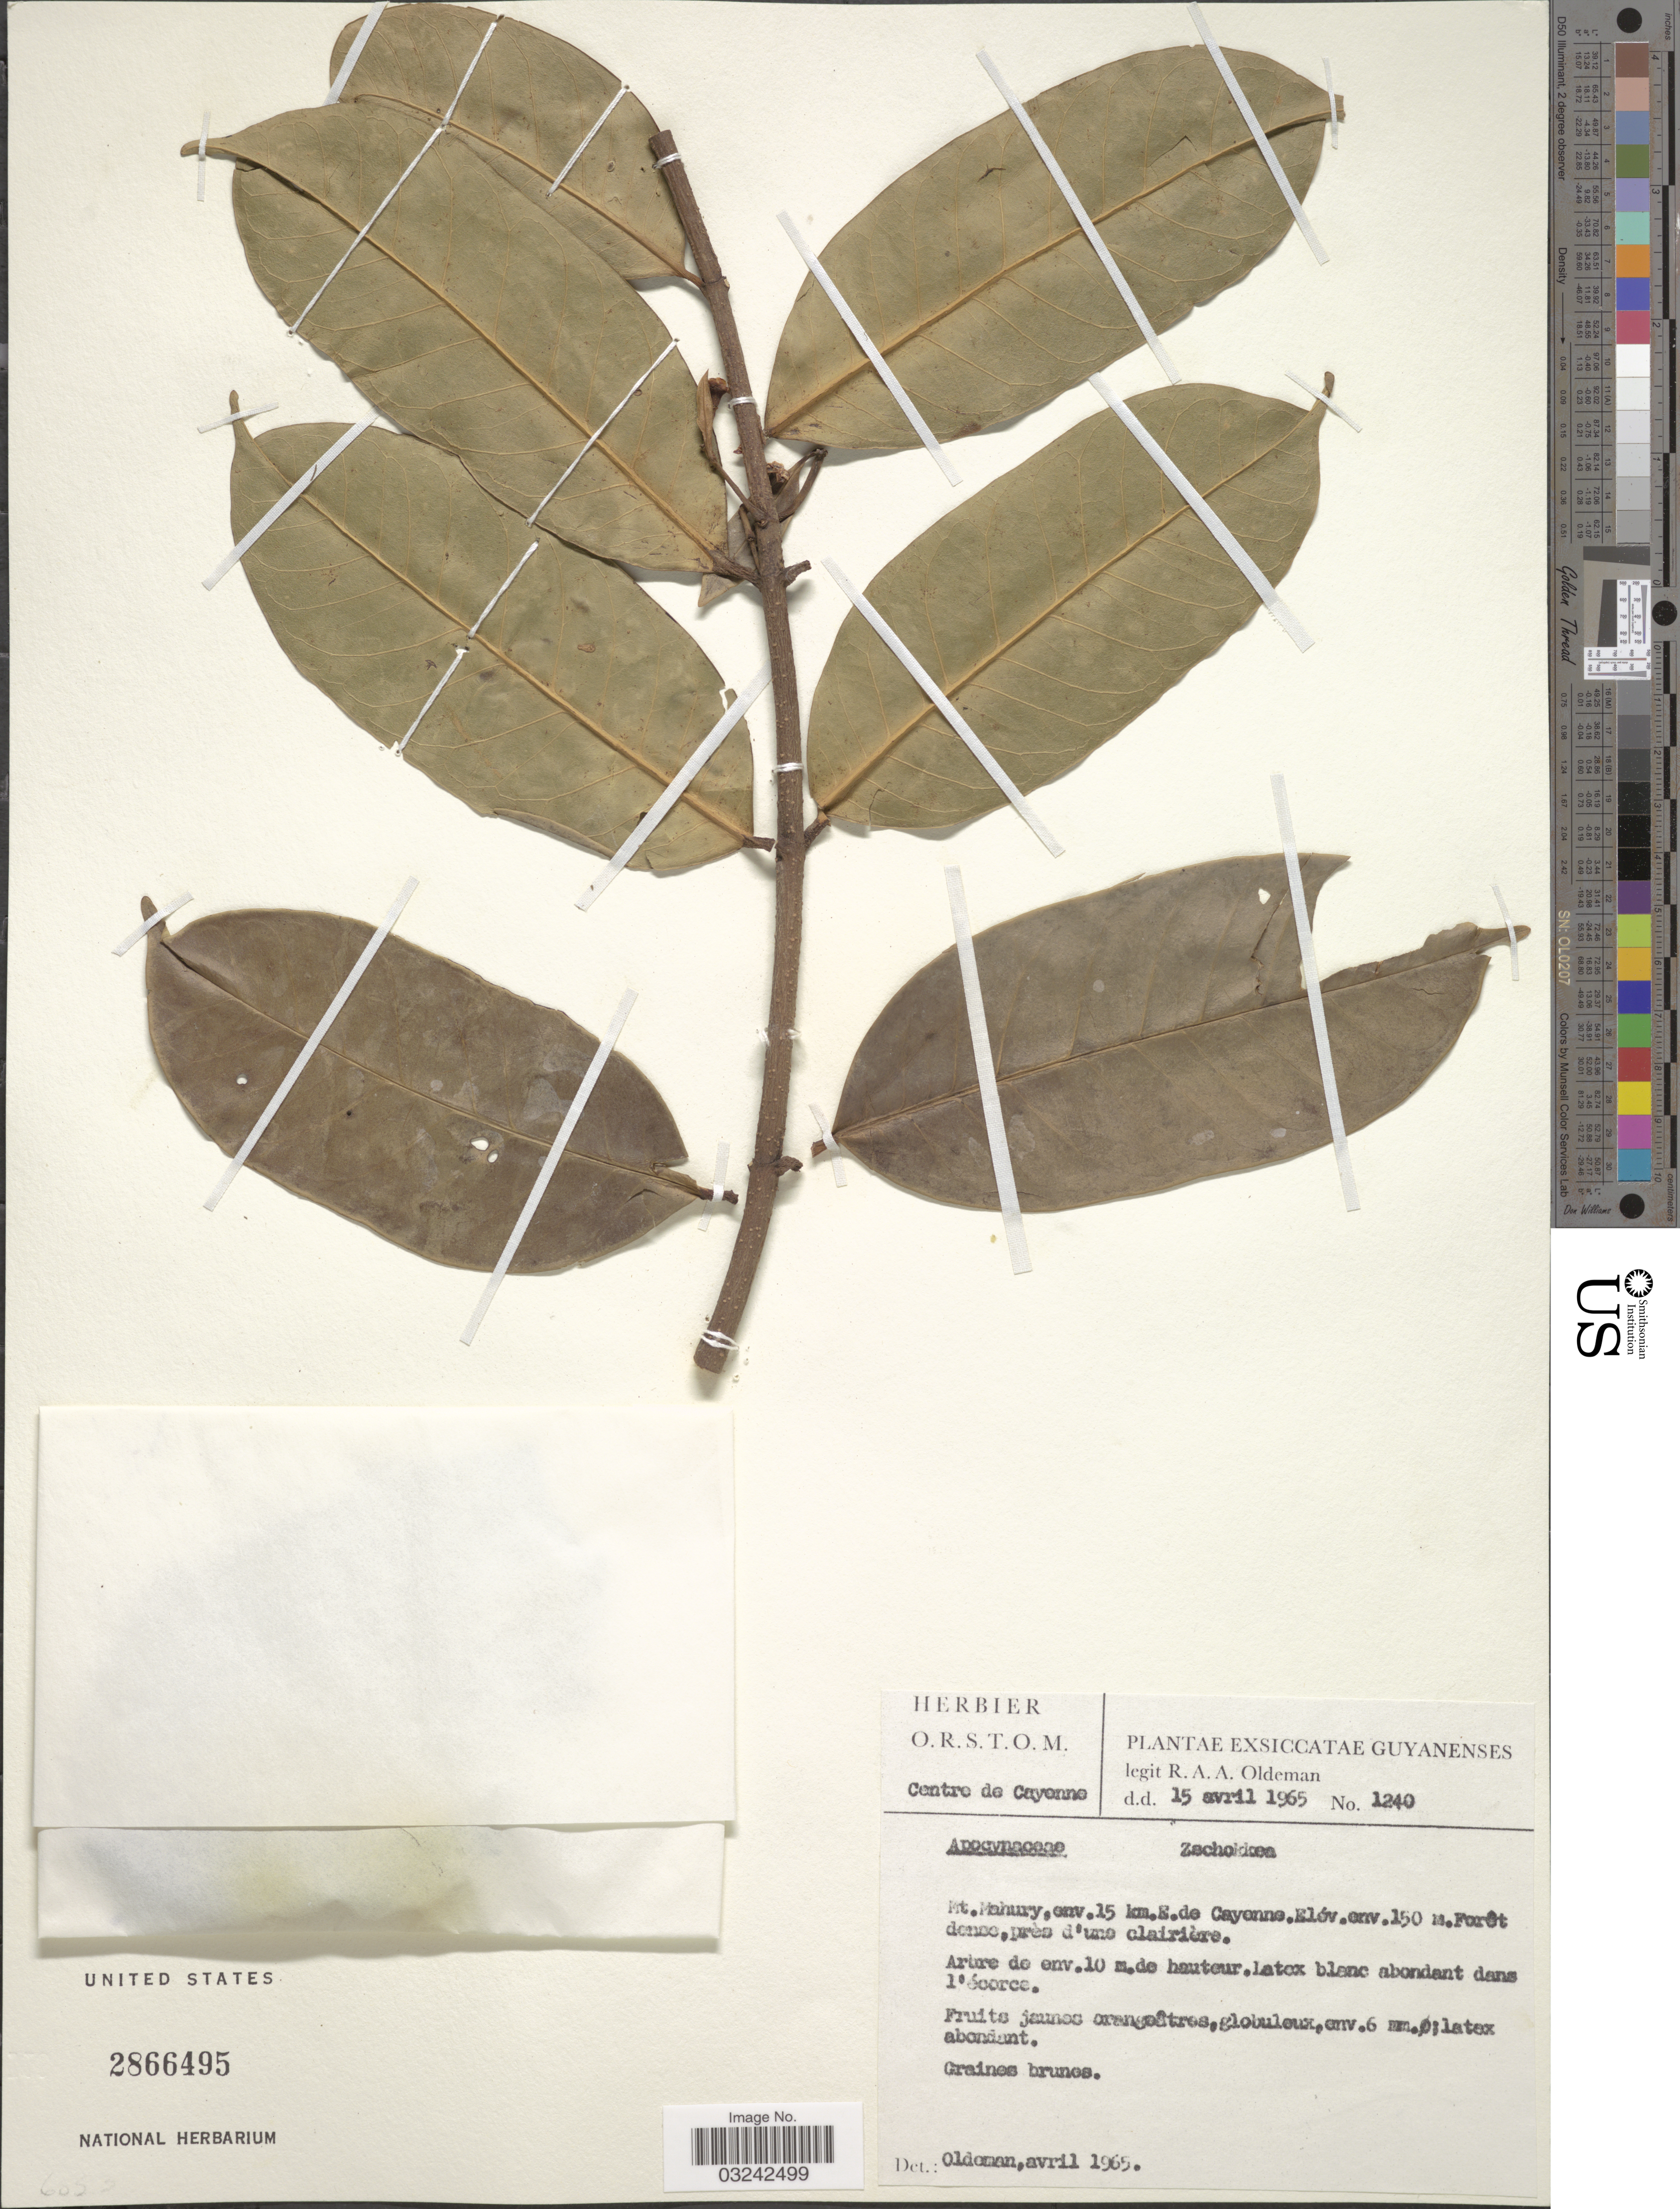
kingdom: Plantae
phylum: Tracheophyta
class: Magnoliopsida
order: Gentianales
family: Apocynaceae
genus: Lacmellea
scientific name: Lacmellea sp.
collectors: R. Oldeman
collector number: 1240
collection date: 1965-04-15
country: French Guiana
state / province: Cayenne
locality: Guyanensen. Mt. Mahury, env. 15 km. E. de Cayenne.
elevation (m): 150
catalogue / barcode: US 2866495